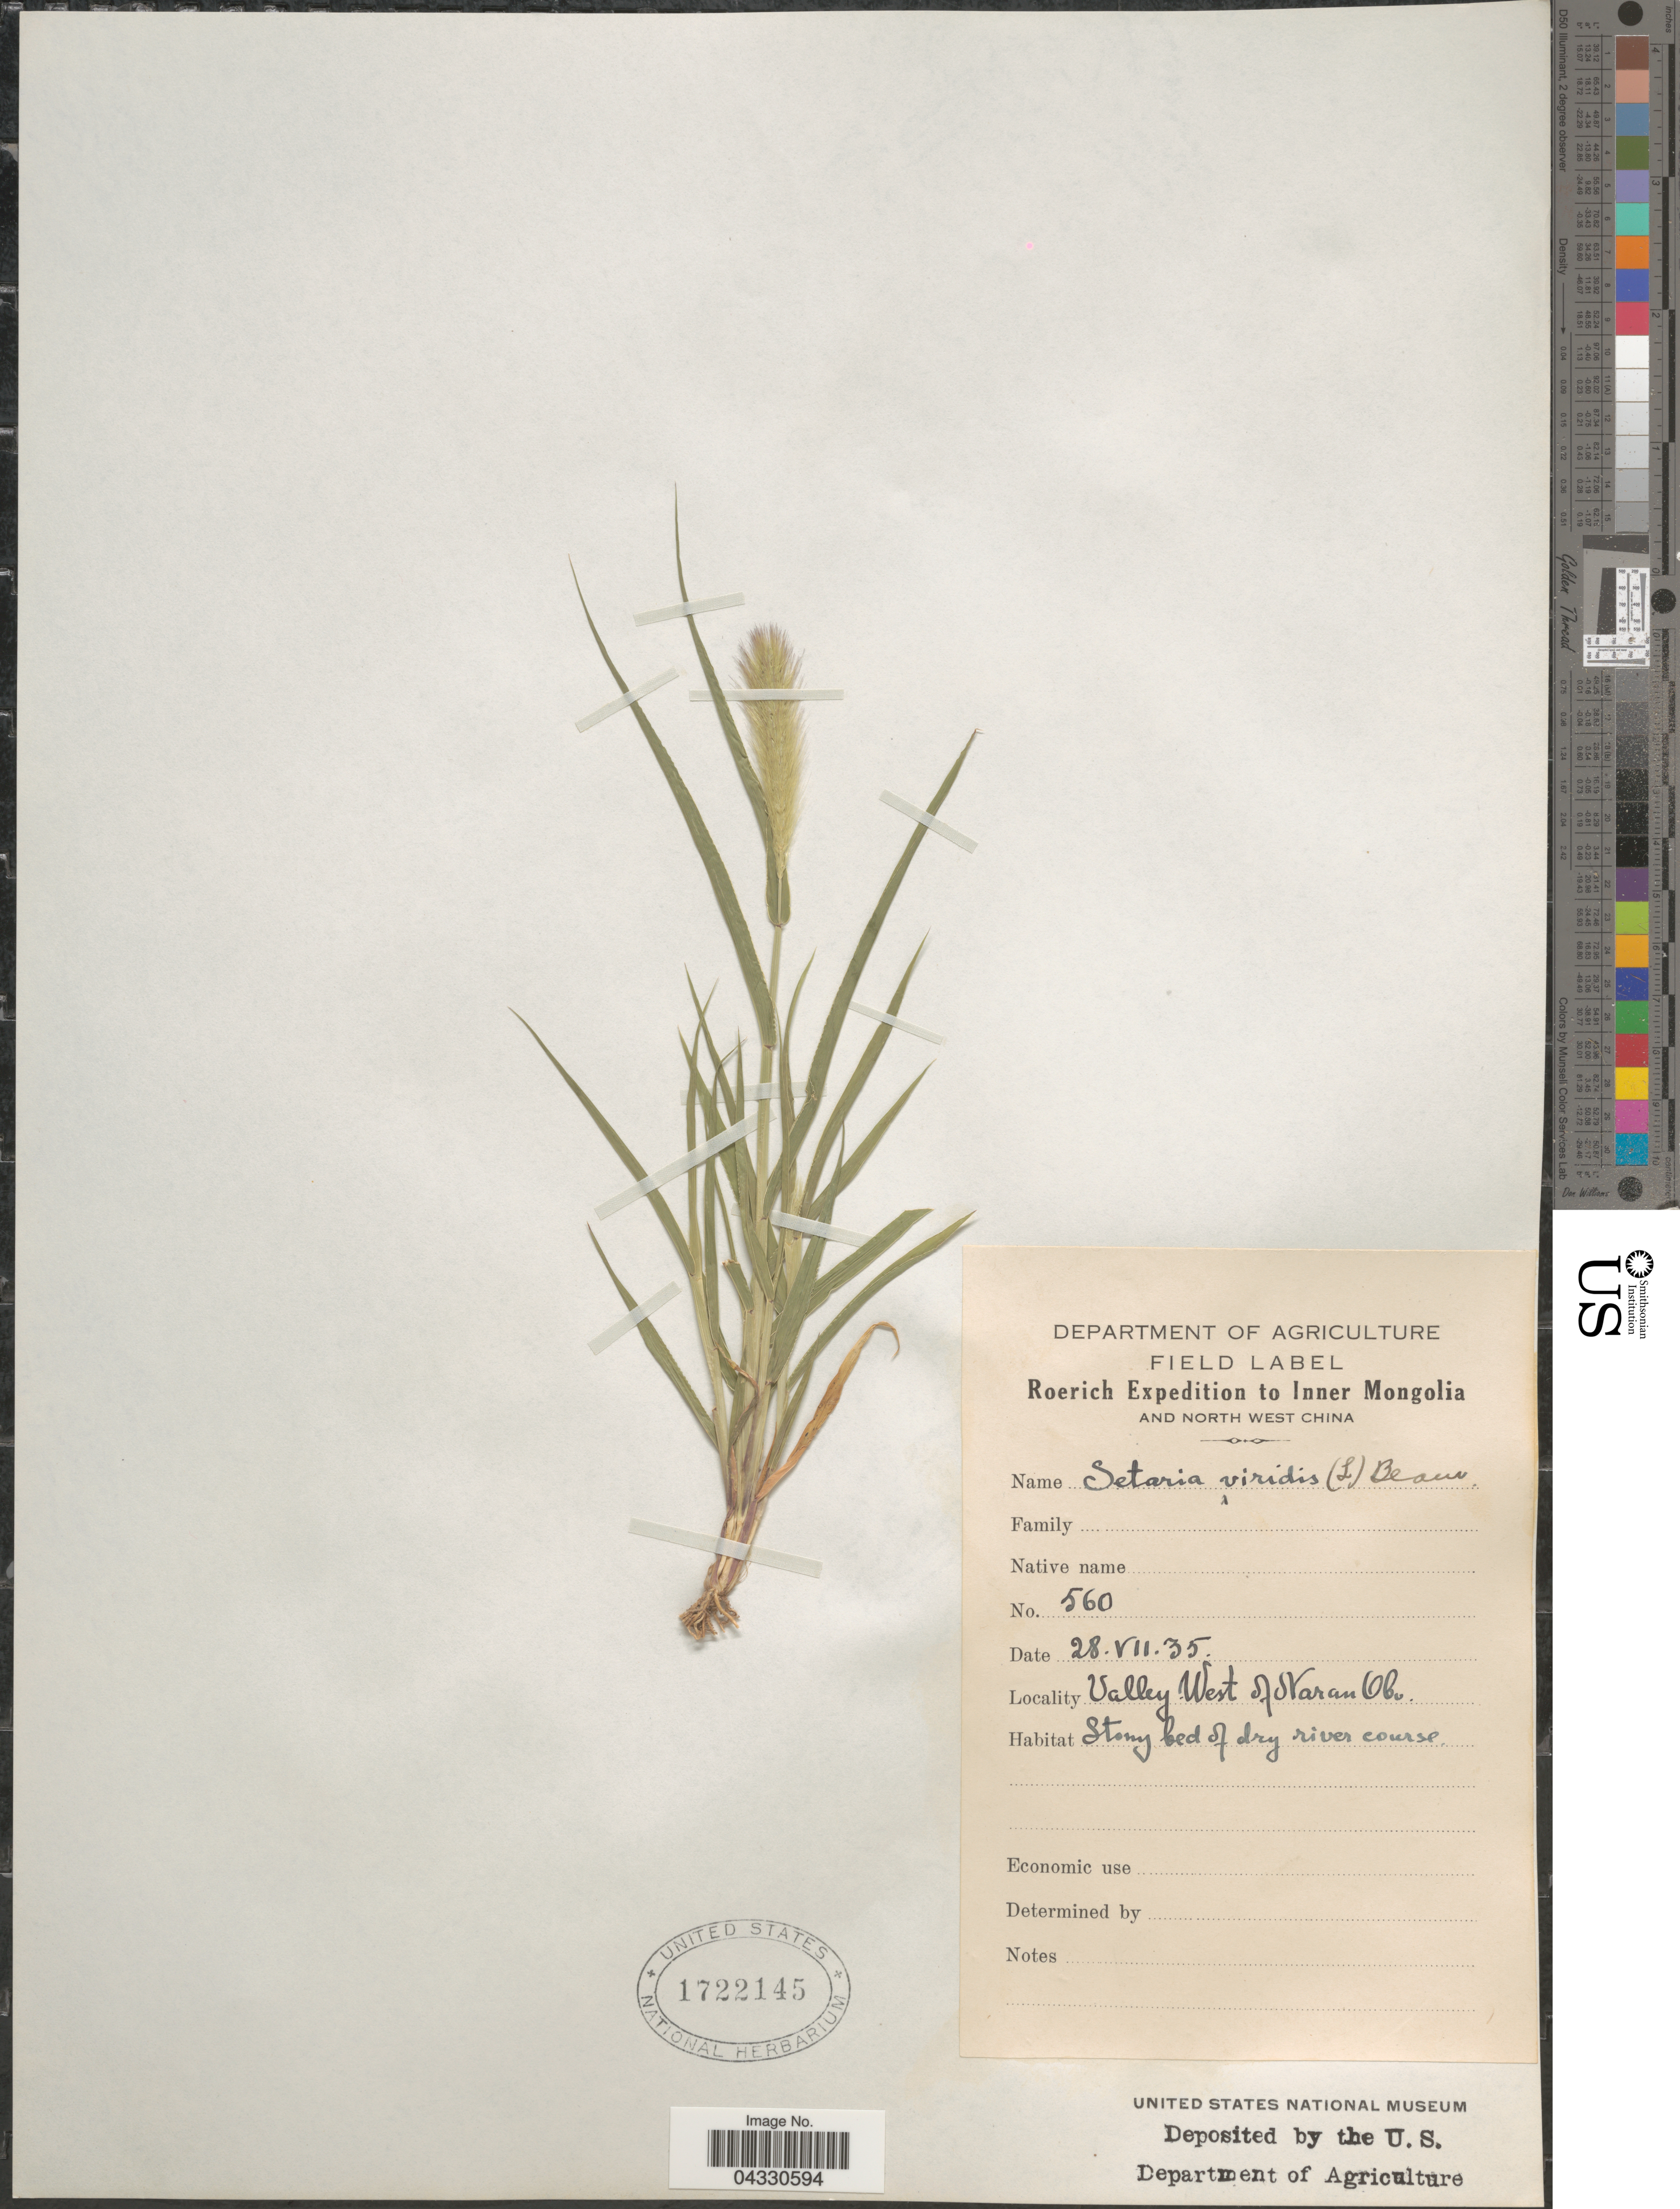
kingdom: Plantae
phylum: Tracheophyta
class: Liliopsida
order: Poales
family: Poaceae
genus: Setaria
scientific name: Setaria viridis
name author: (L.) P. Beauv.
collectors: Roerich Expedition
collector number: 560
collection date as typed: Transcribed d/m/y: 28/7/35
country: China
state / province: Nei Monggol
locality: Inner Mongolia and North West China. Valley West of Naran Obo.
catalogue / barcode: US 1722145